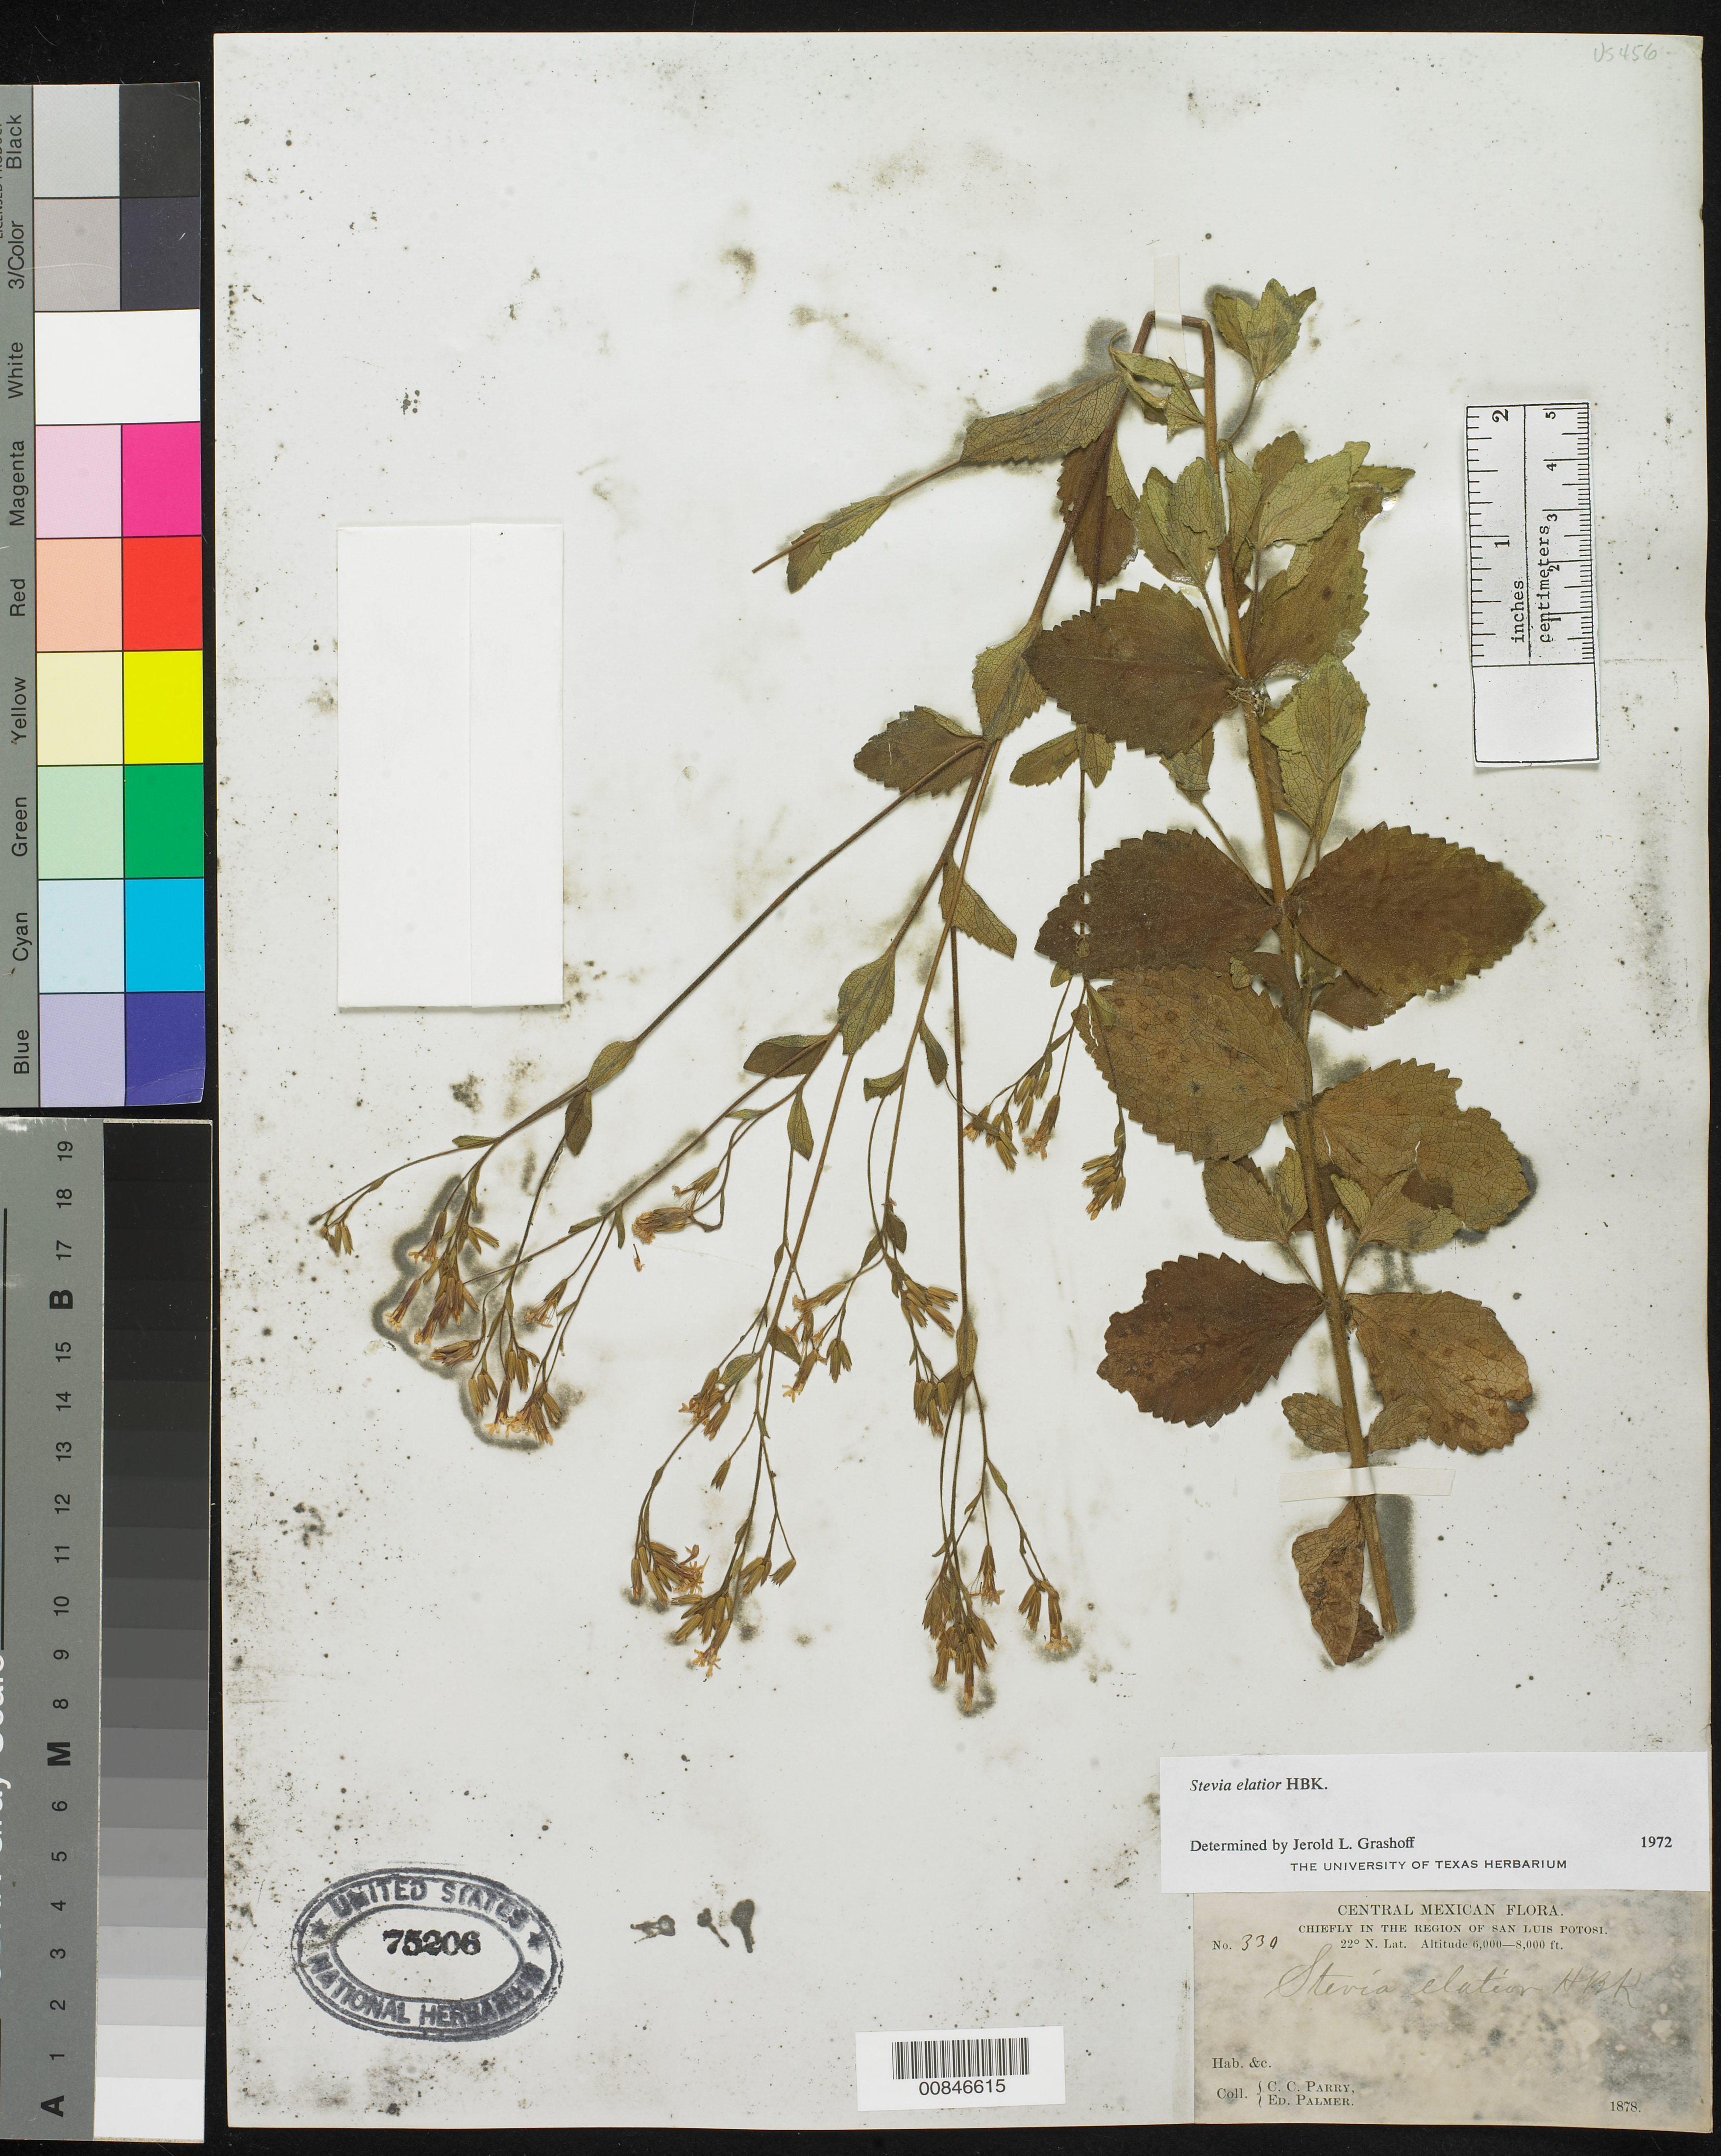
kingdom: Plantae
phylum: Tracheophyta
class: Magnoliopsida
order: Asterales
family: Asteraceae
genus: Stevia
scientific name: Stevia elatior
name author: Kunth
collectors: C. C. Parry & E. Palmer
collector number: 330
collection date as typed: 05 Sep 1902 to 10 Sep 1902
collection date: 1902-09-05/1902-09-10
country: Mexico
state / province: San Luis Potosí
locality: Chiefly in the region of San Luis Potosí.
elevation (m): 1829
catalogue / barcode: US 75206